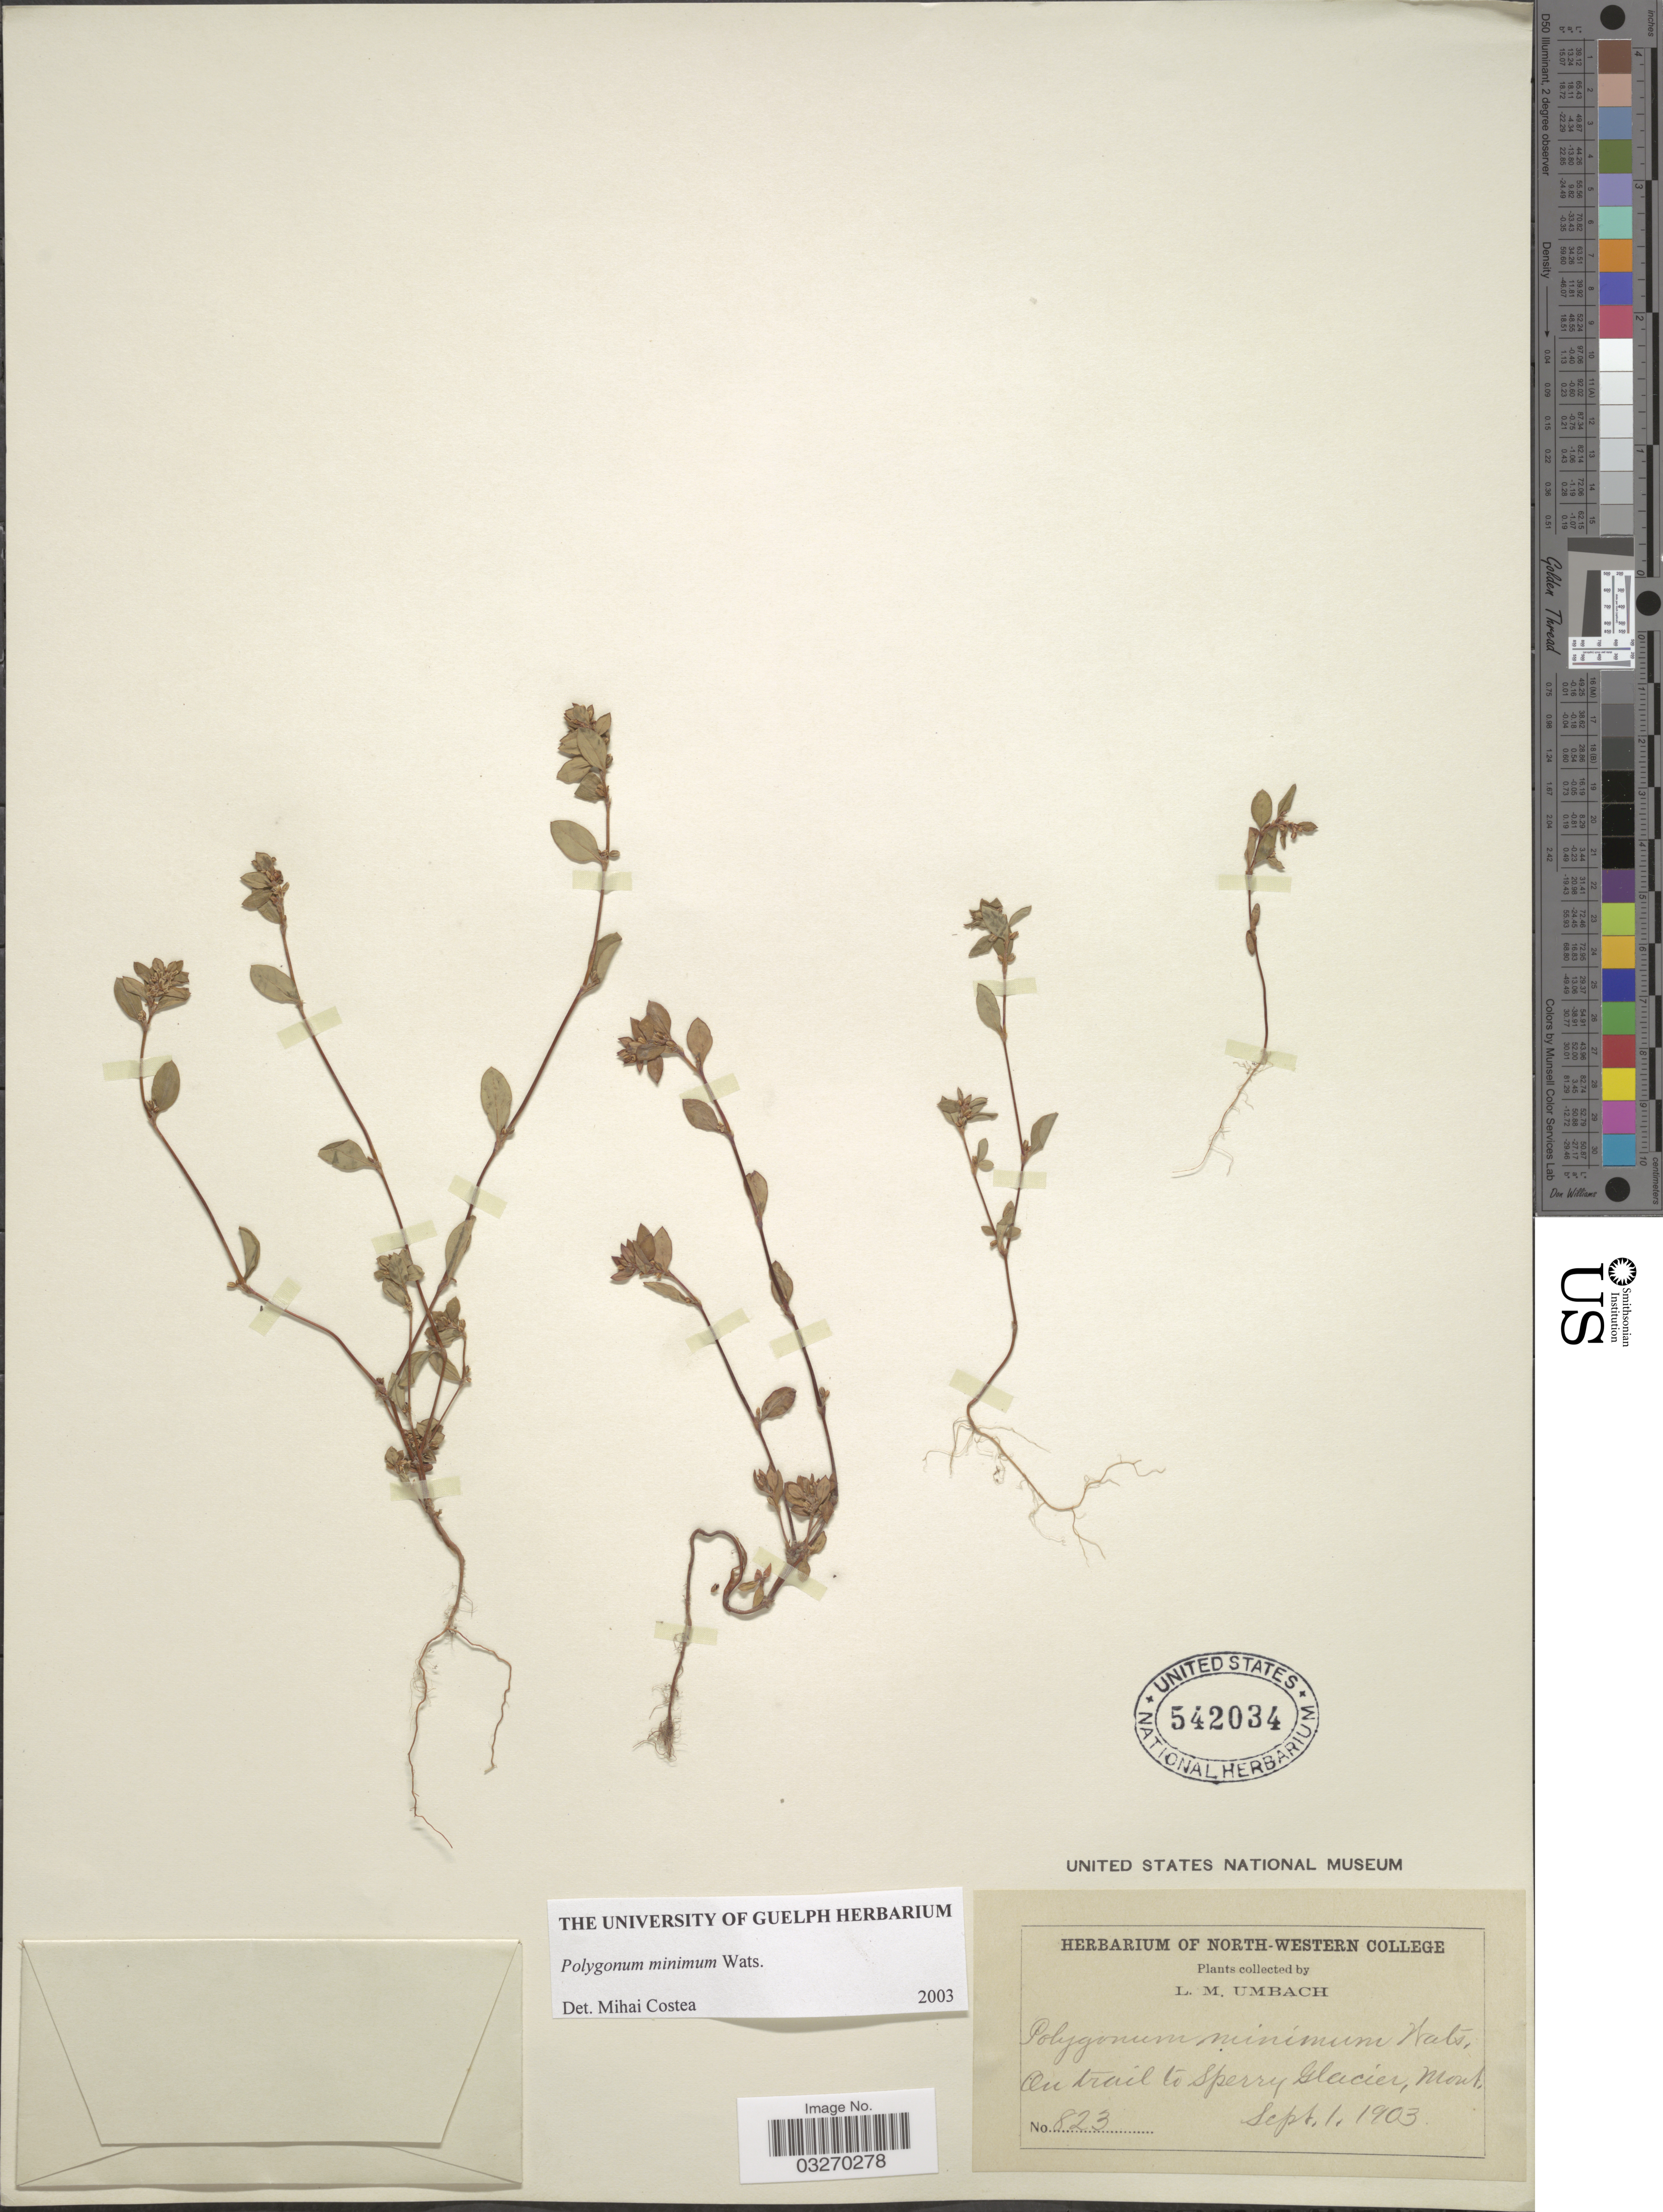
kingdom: Plantae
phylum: Tracheophyta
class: Magnoliopsida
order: Caryophyllales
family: Polygonaceae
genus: Polygonum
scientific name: Polygonum minimum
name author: S. Watson in C. King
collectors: L. M. Umbach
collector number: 823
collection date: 1903-09-01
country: United States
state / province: Montana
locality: On trail to Sperry Glacier.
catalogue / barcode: US 542034